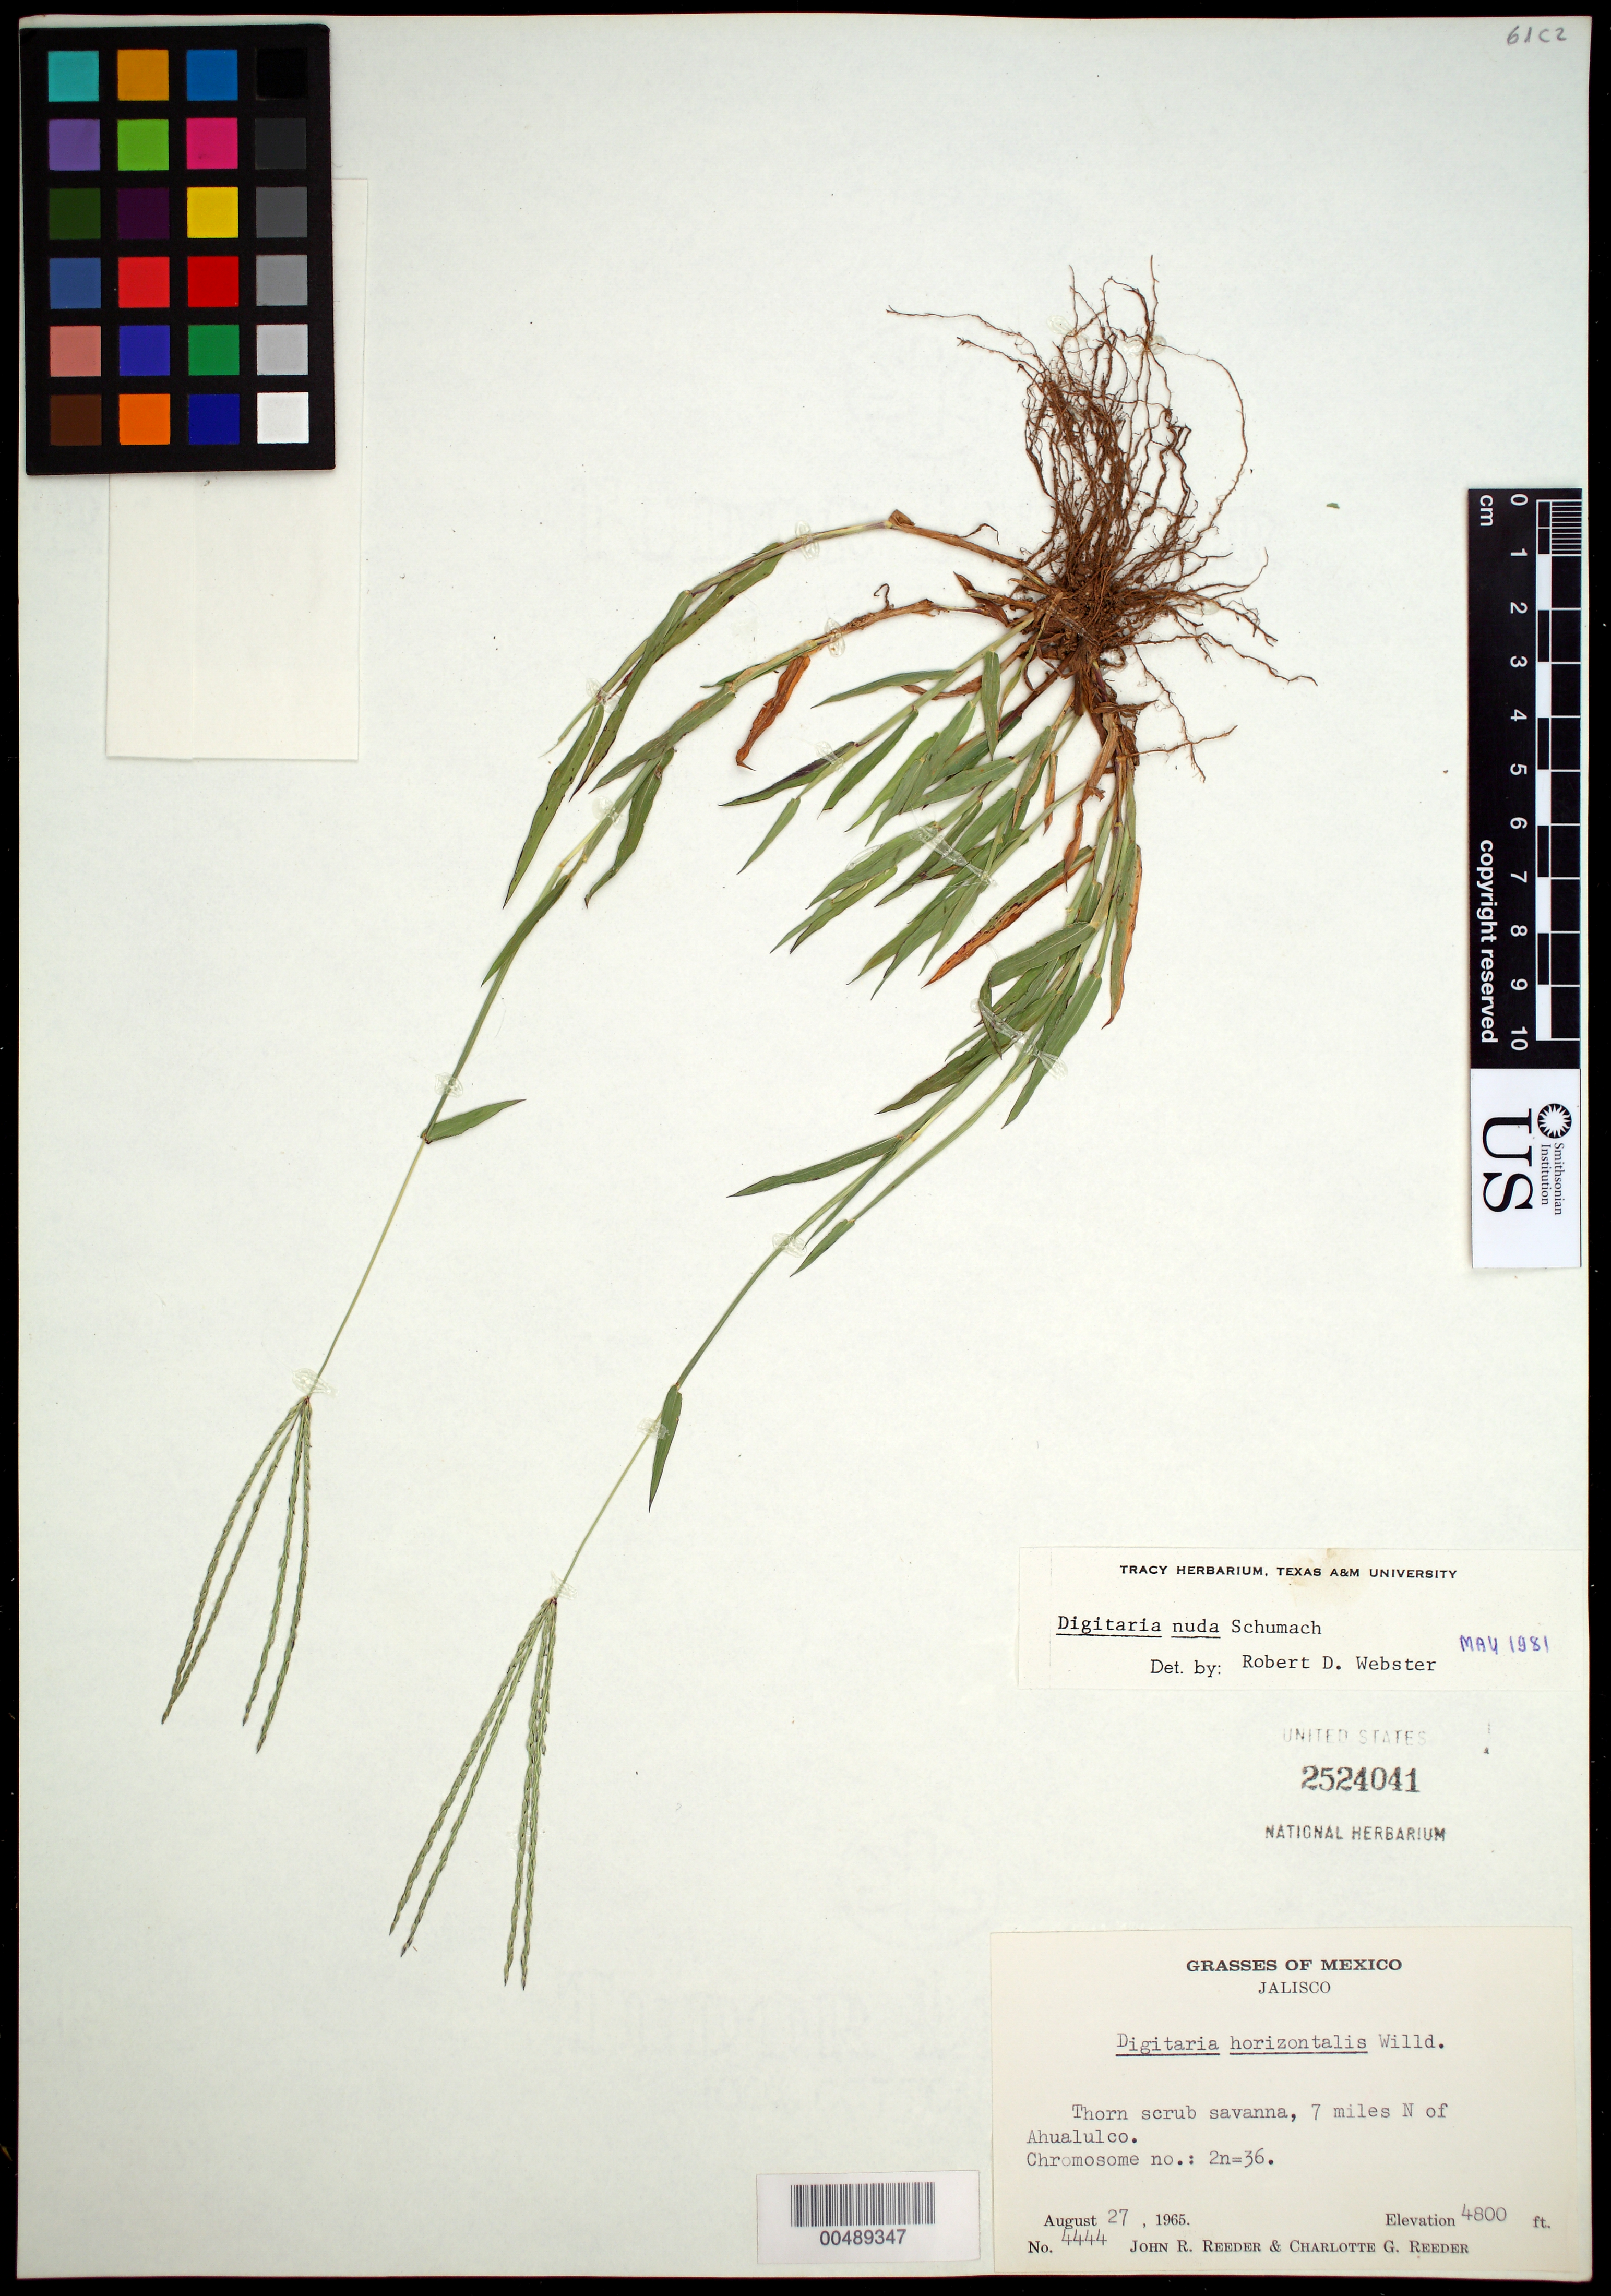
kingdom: Plantae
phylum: Tracheophyta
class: Liliopsida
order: Poales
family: Poaceae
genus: Digitaria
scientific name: Digitaria nuda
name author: Schumach.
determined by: Webster, Robert D.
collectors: J. R. Reeder & C. G. Reeder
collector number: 4444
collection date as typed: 27 Aug 1965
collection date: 1965-08-27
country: Mexico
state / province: Jalisco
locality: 7 mi N of Ahualulco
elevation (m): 1463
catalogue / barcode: US 2524041